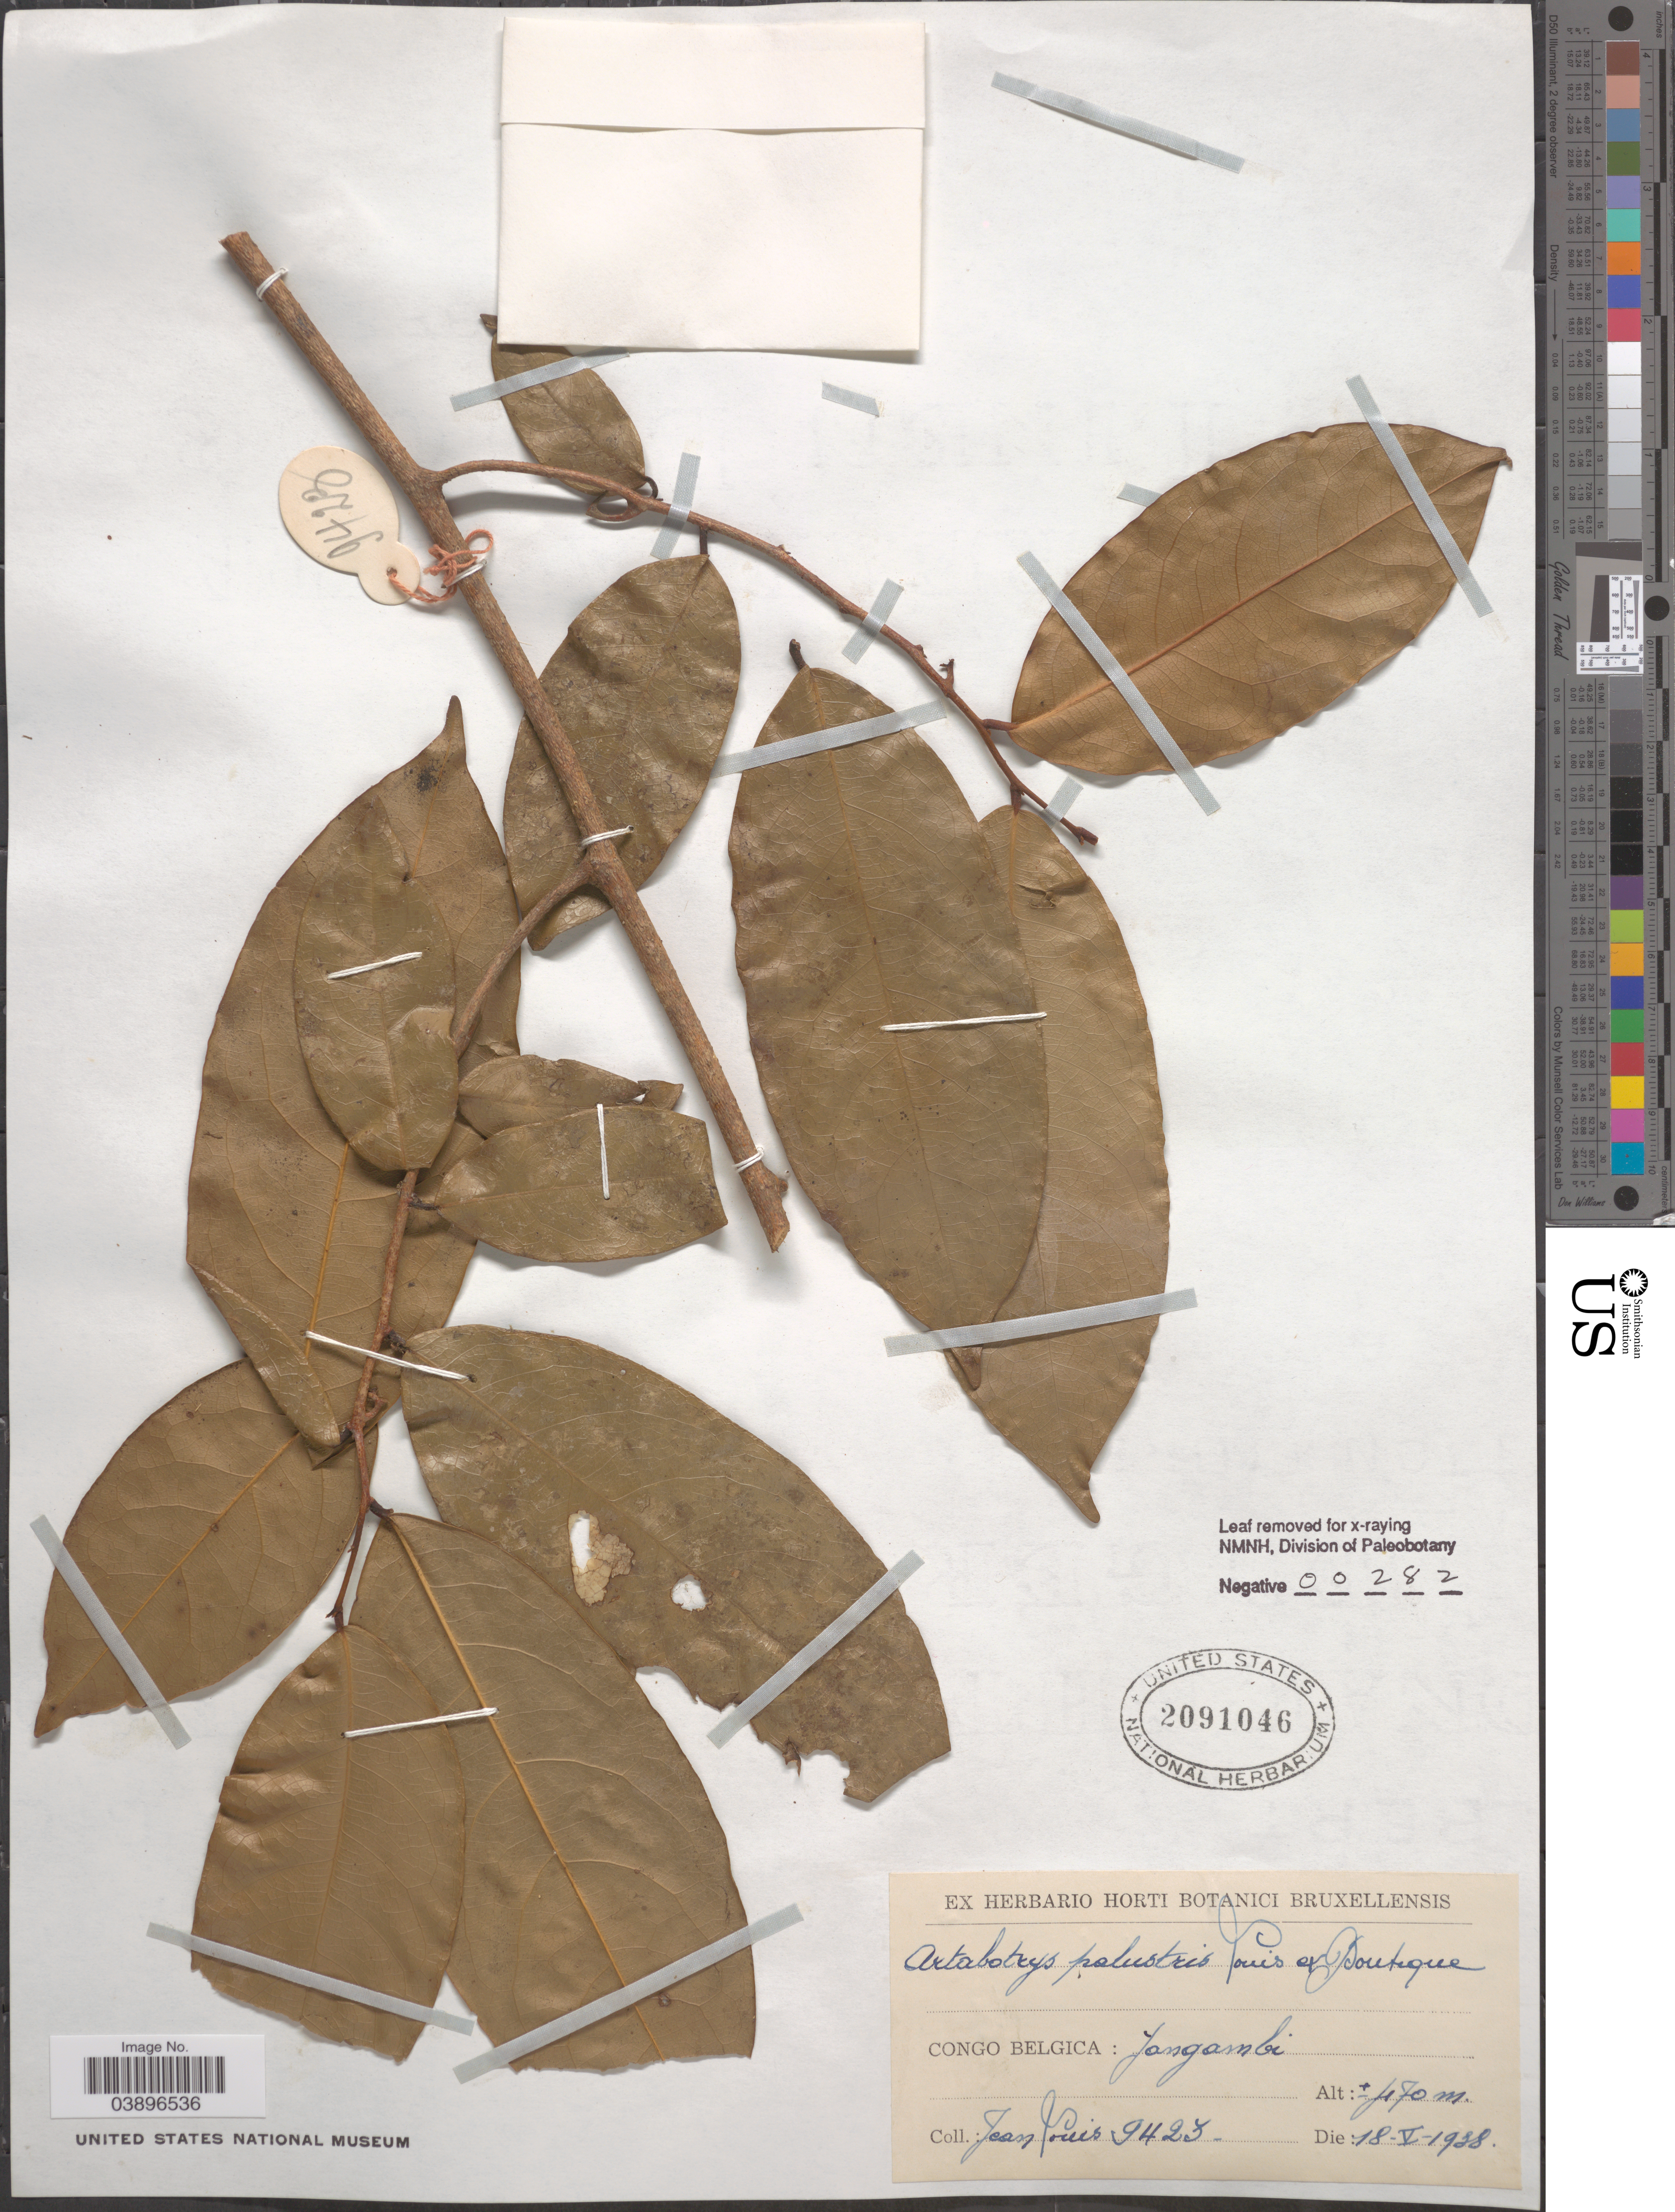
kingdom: Plantae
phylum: Tracheophyta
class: Magnoliopsida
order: Magnoliales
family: Annonaceae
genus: Artabotrys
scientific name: Artabotrys palustris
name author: Louis ex Boutique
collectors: J. Louis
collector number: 9423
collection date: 1938-05-18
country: Congo, Democratic Republic of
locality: Congo Belgica: Yangambi.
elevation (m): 470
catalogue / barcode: US 2091046